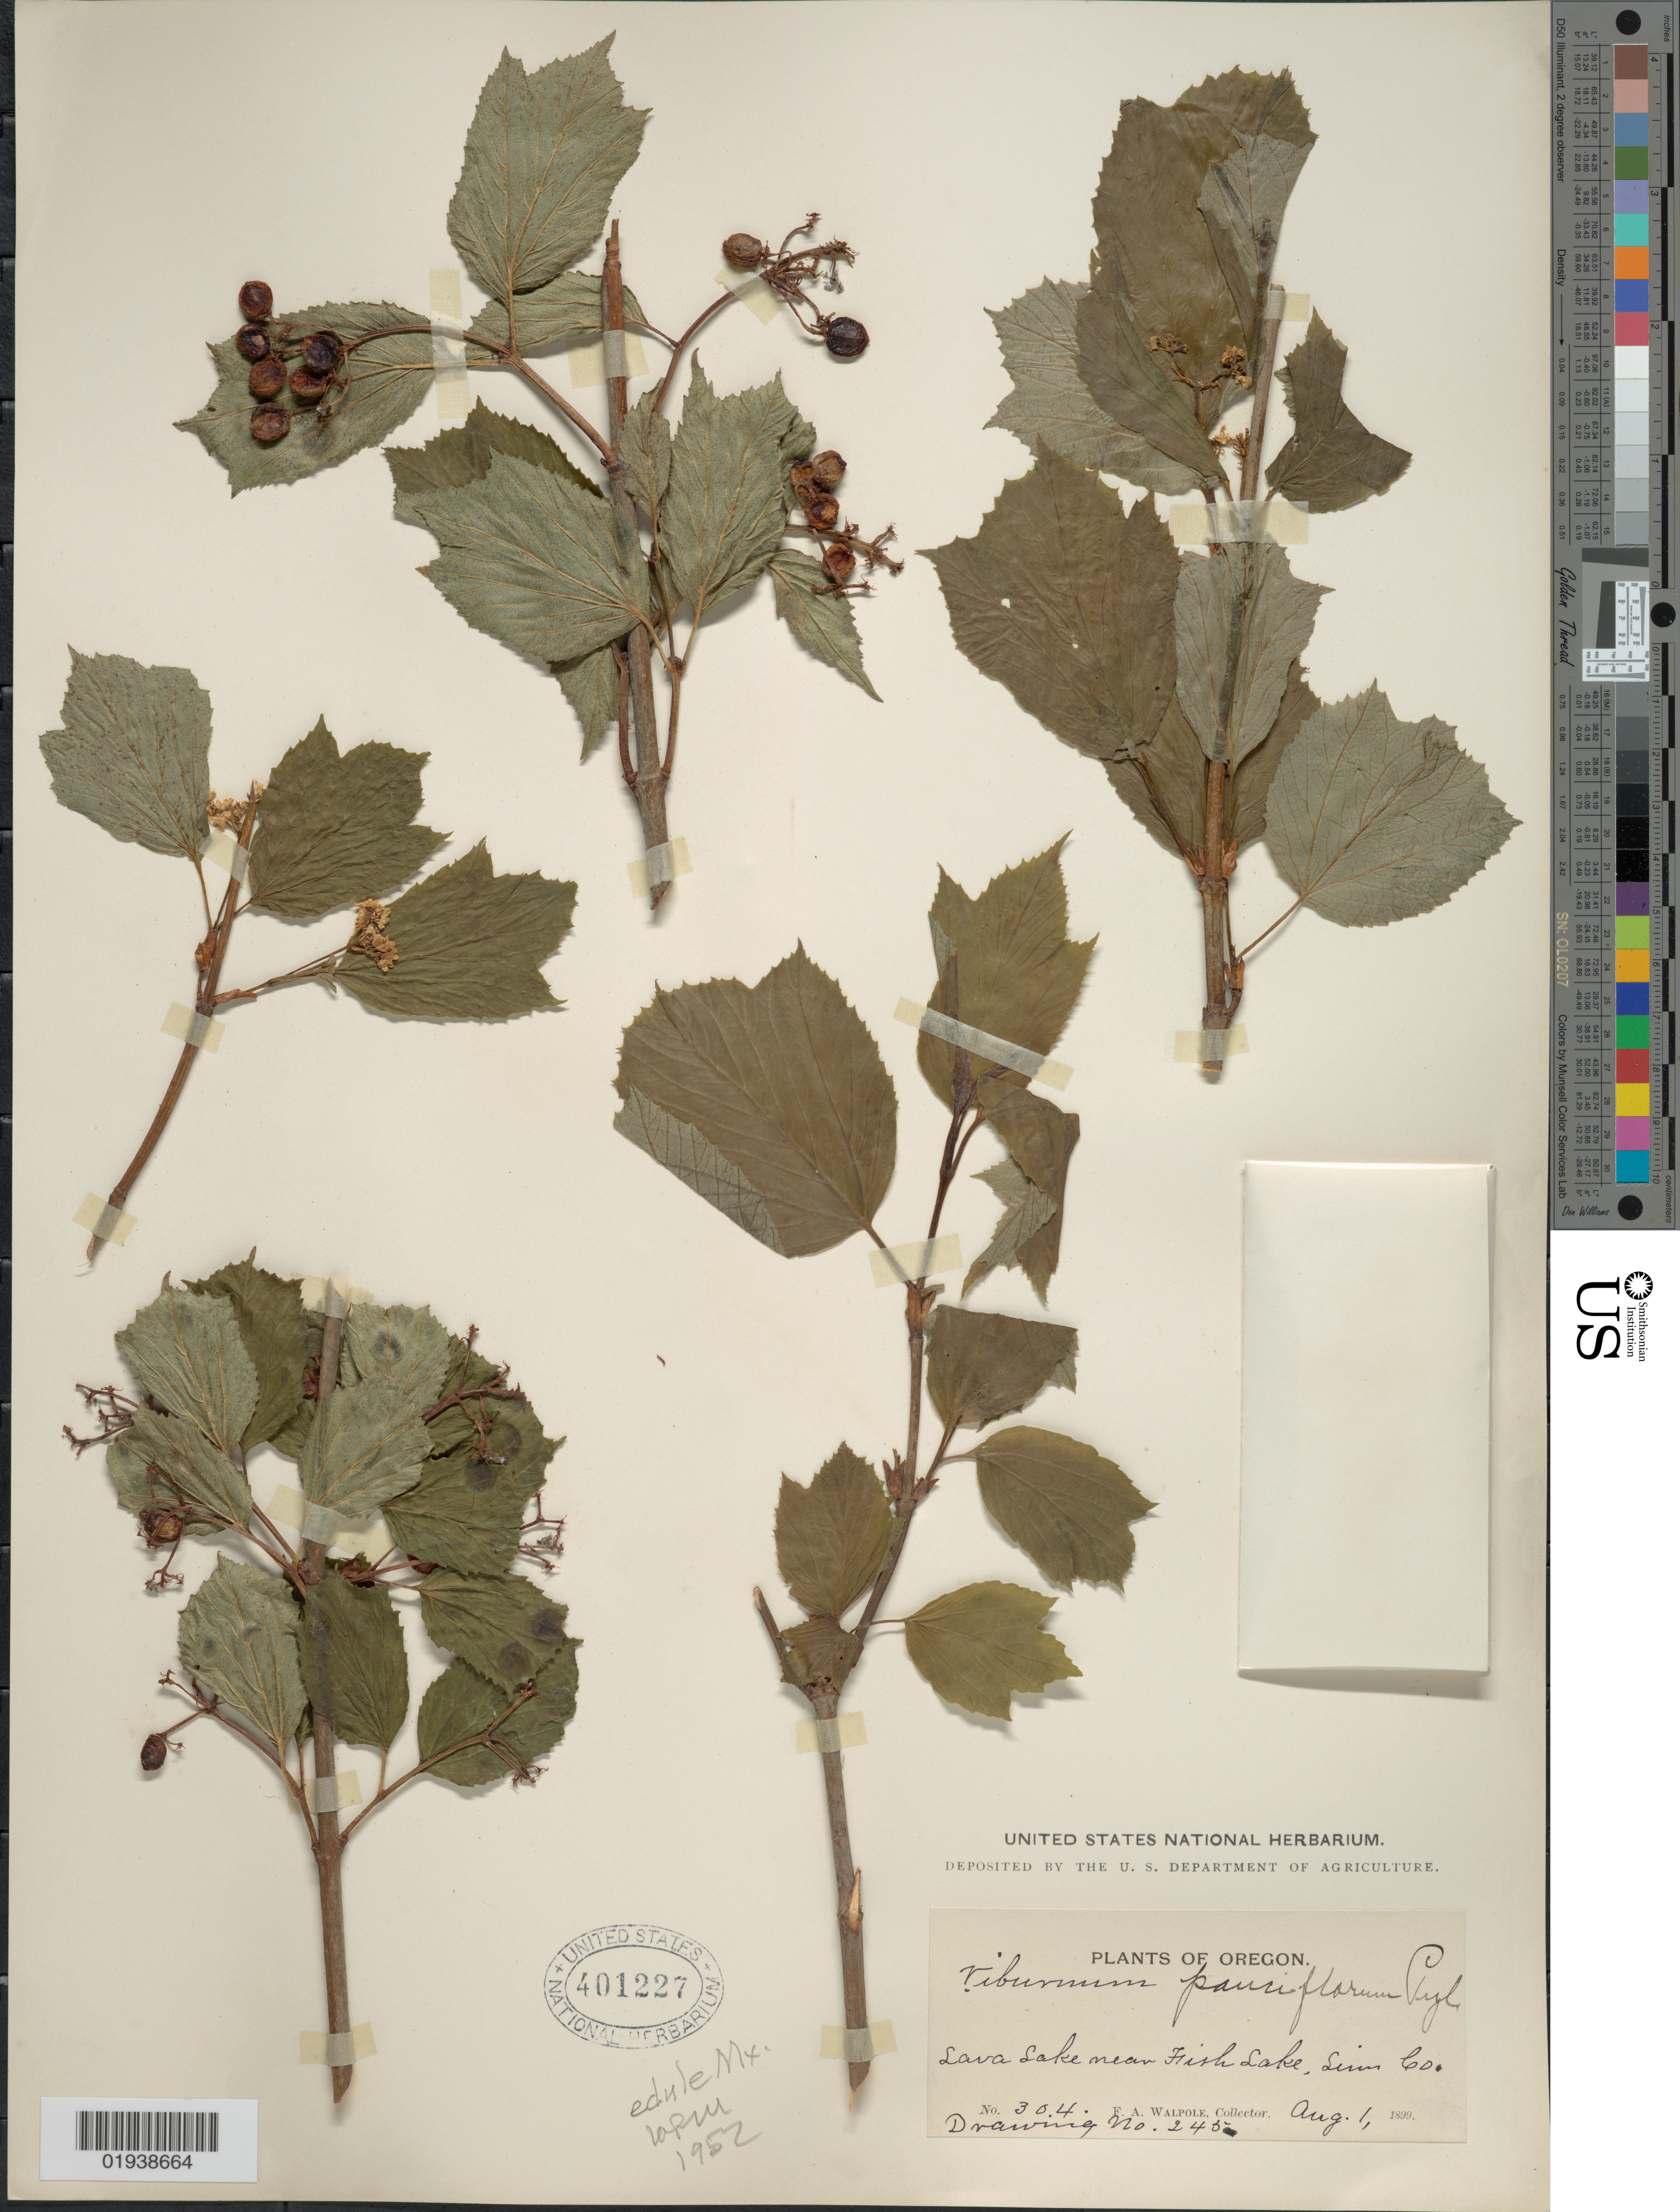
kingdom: Plantae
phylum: Tracheophyta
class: Magnoliopsida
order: Dipsacales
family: Viburnaceae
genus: Viburnum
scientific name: Viburnum edule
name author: (Michx.) Raf.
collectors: F. Walpole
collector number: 304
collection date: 1899-08-01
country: United States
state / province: Oregon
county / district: Linn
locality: Lava Lake near Fish Lake, Linn Co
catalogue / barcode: US 401227